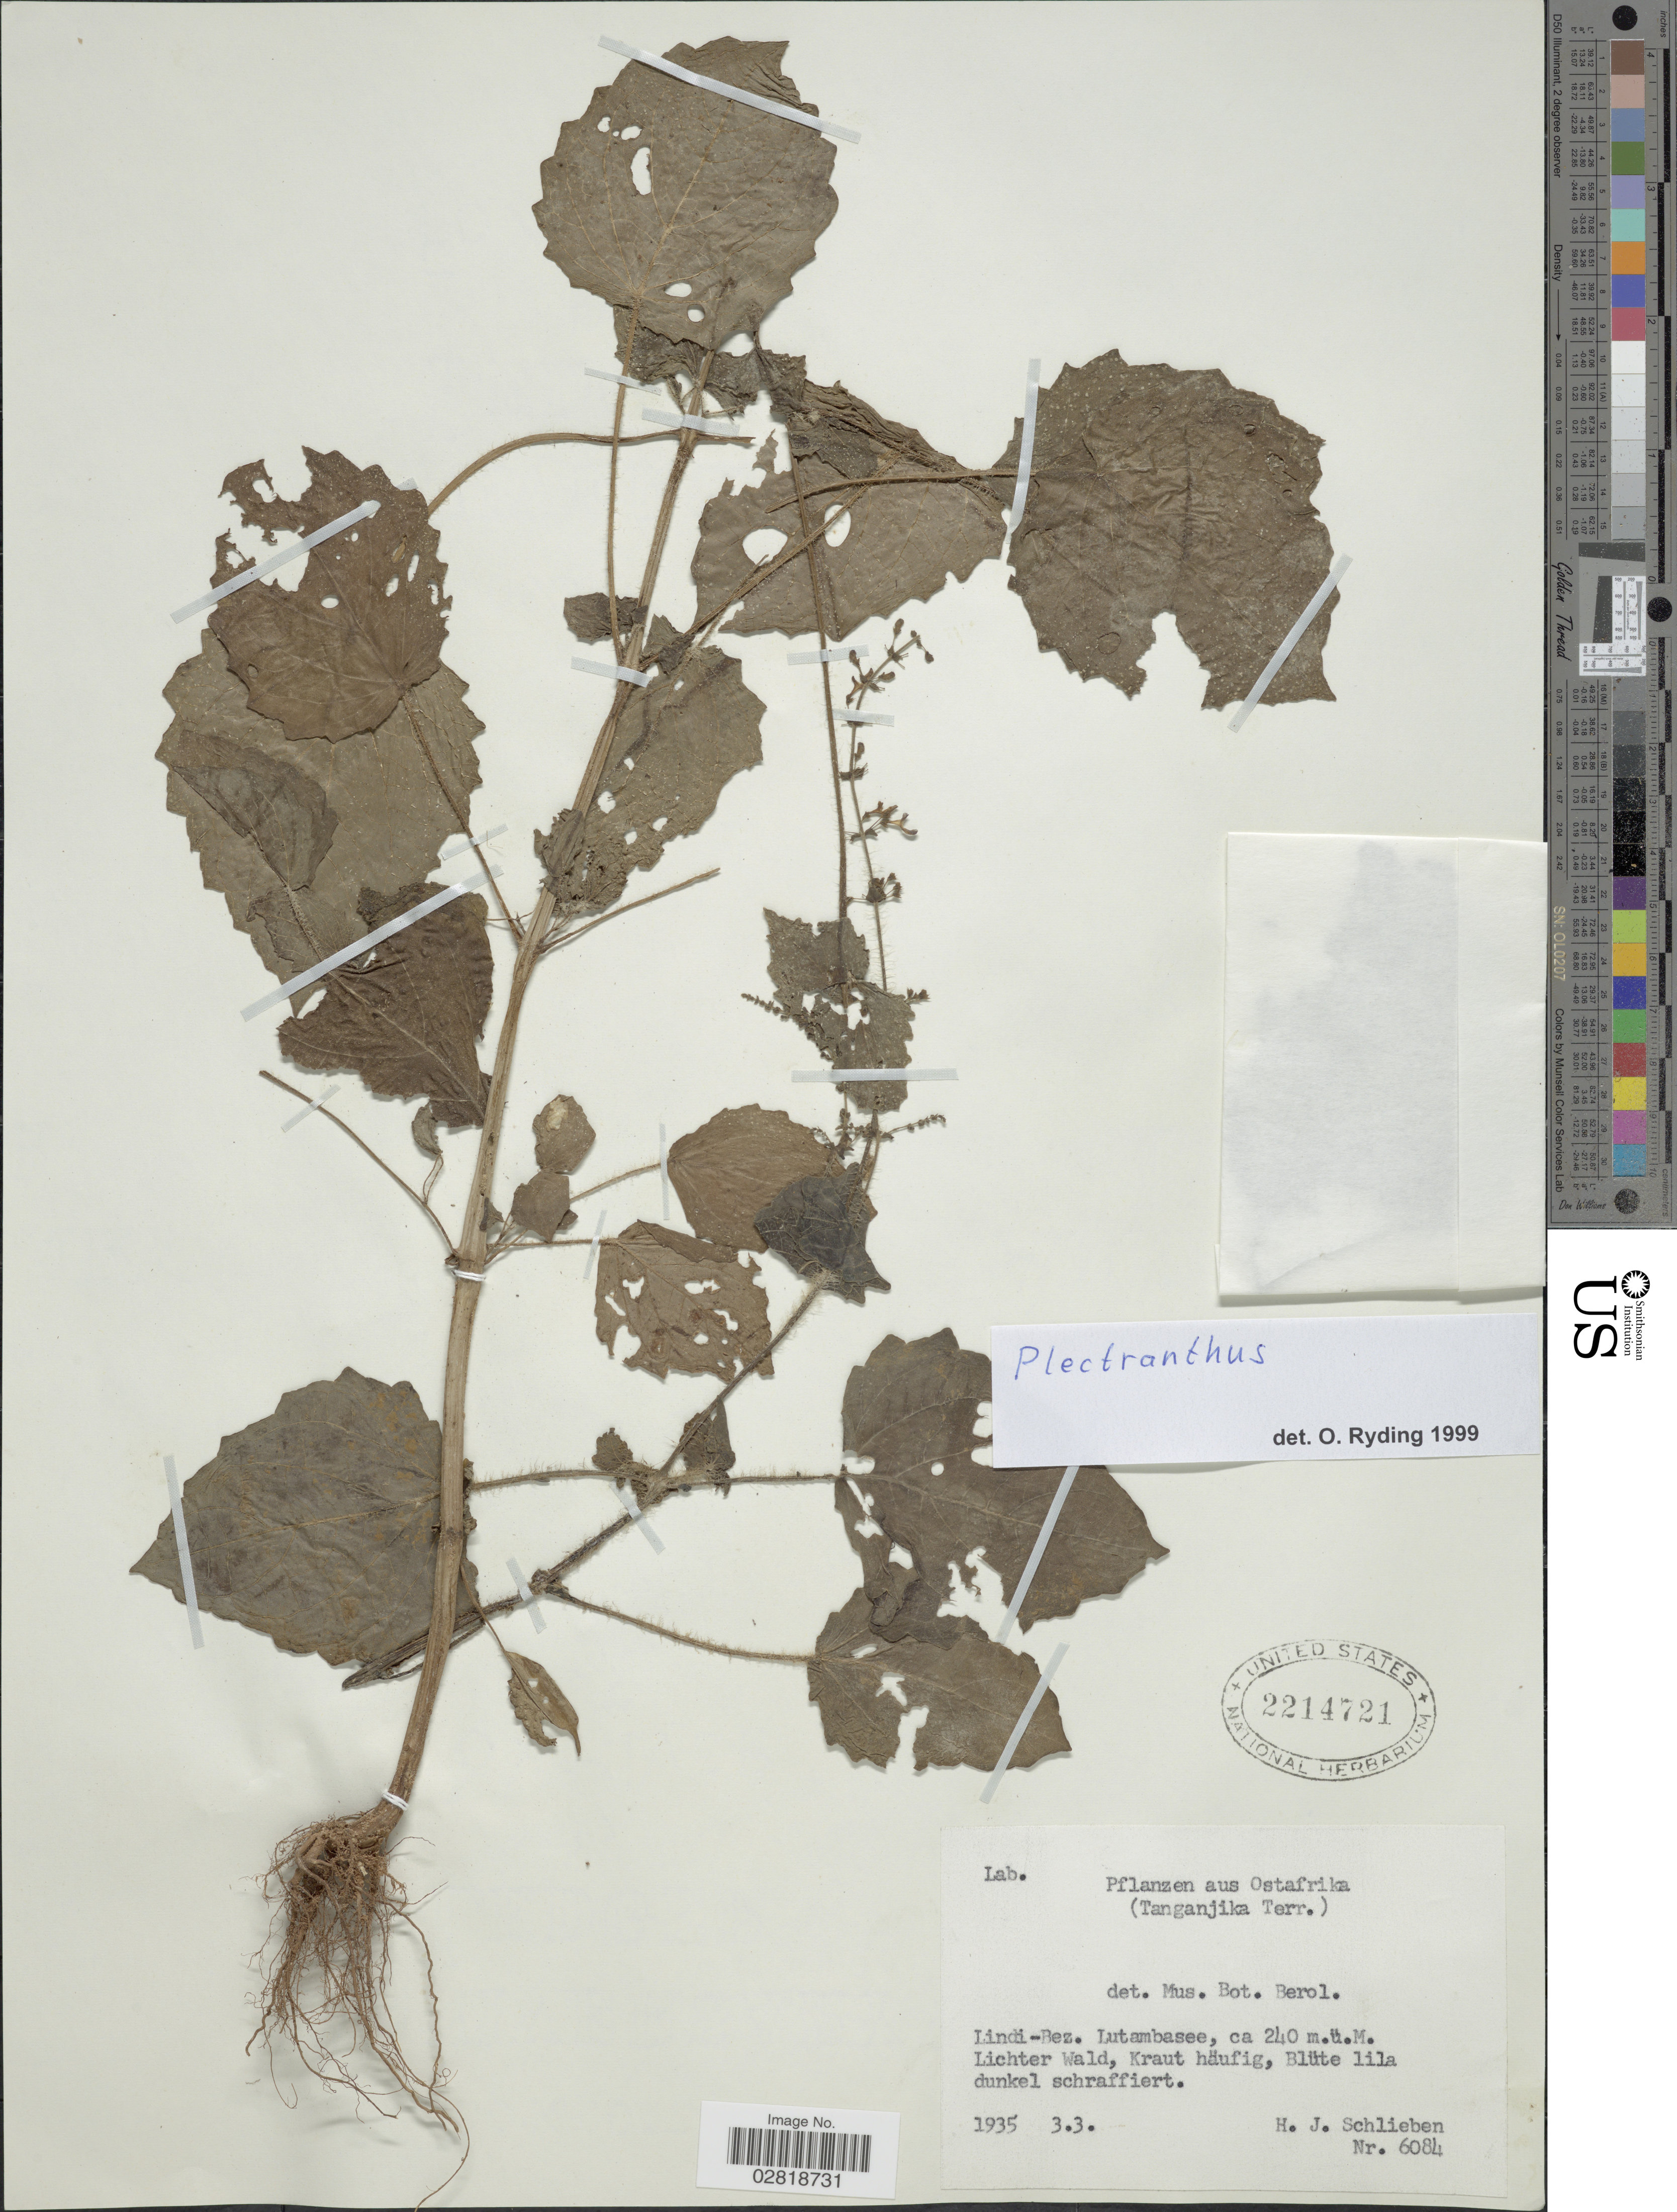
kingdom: Plantae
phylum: Tracheophyta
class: Magnoliopsida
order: Lamiales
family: Lamiaceae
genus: Plectranthus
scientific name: Plectranthus sp.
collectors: H. J. Schlieben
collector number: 6084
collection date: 1935-03-03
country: Tanzania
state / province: Lindi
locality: Ostafrika (Tanganjika Terr.). Lindi-Bez. Lutambasee.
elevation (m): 240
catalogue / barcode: US 2214721